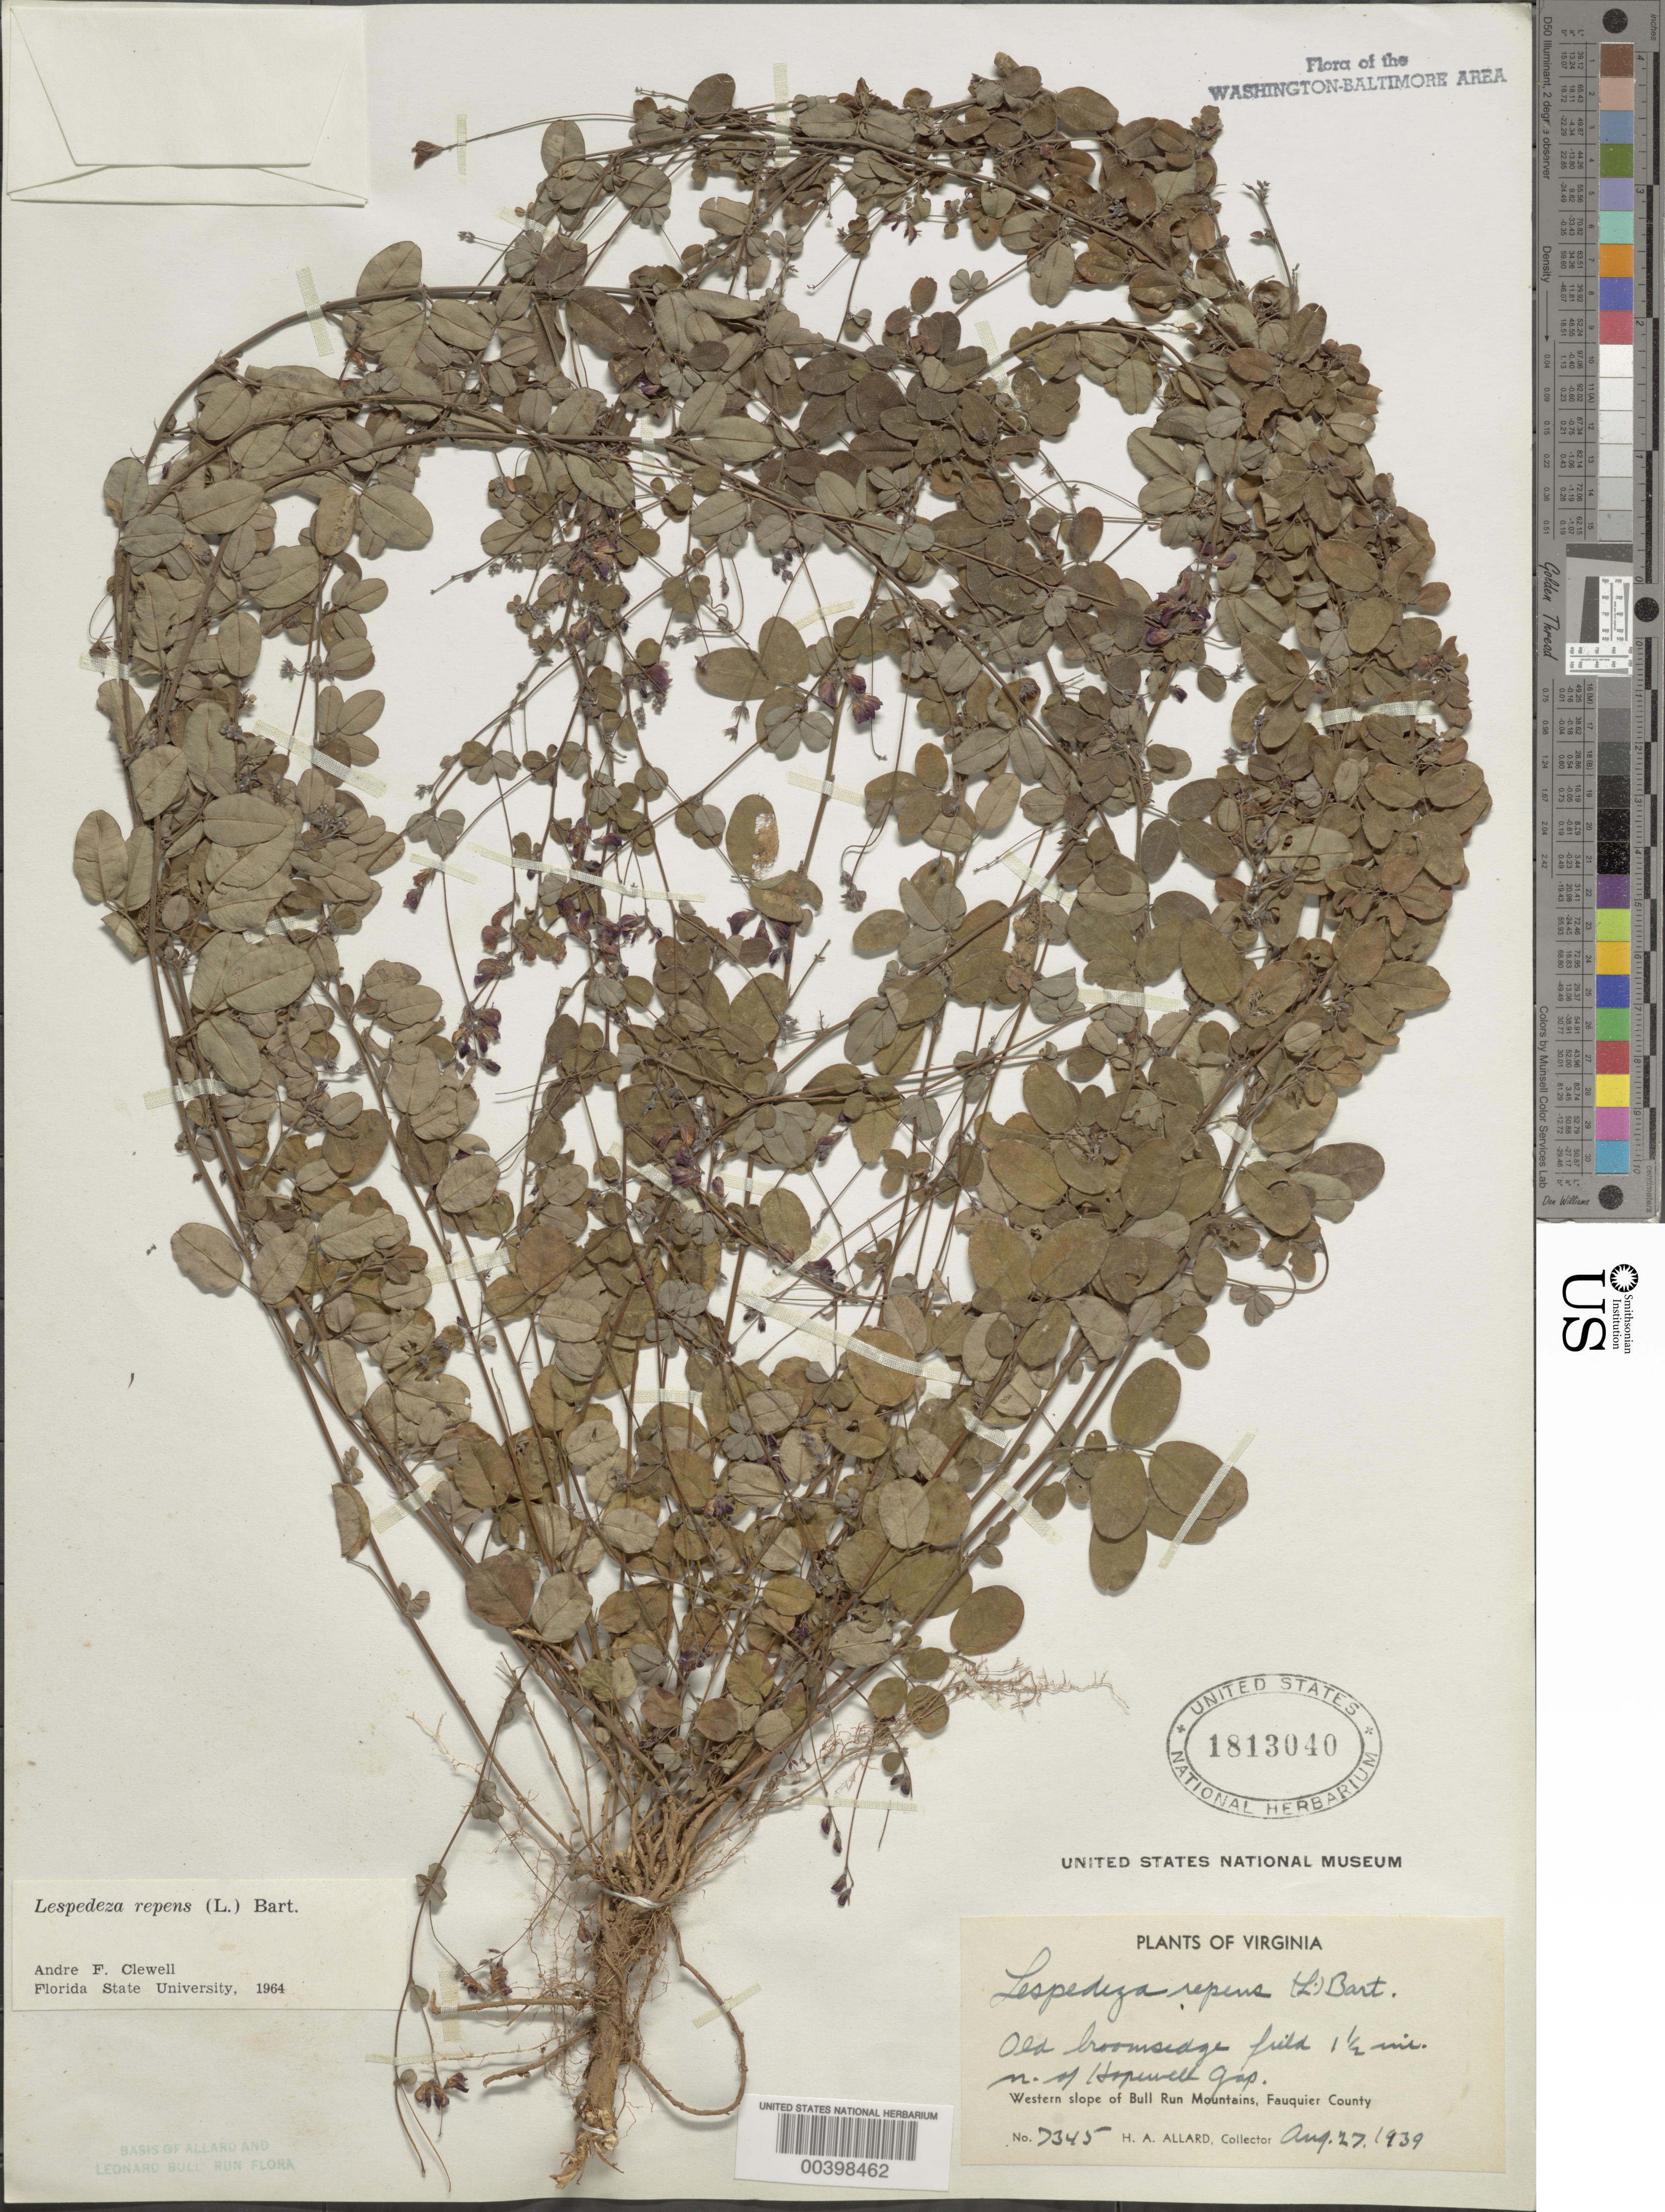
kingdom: Plantae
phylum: Tracheophyta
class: Magnoliopsida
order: Fabales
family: Fabaceae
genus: Lespedeza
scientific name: Lespedeza repens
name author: (L.) W.P.C. Barton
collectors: H. A. Allard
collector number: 7345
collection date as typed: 27 Aug 1939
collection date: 1939-08-27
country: United States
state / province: Virginia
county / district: Fauquier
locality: North of Hopewell Gap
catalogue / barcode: US 1813040